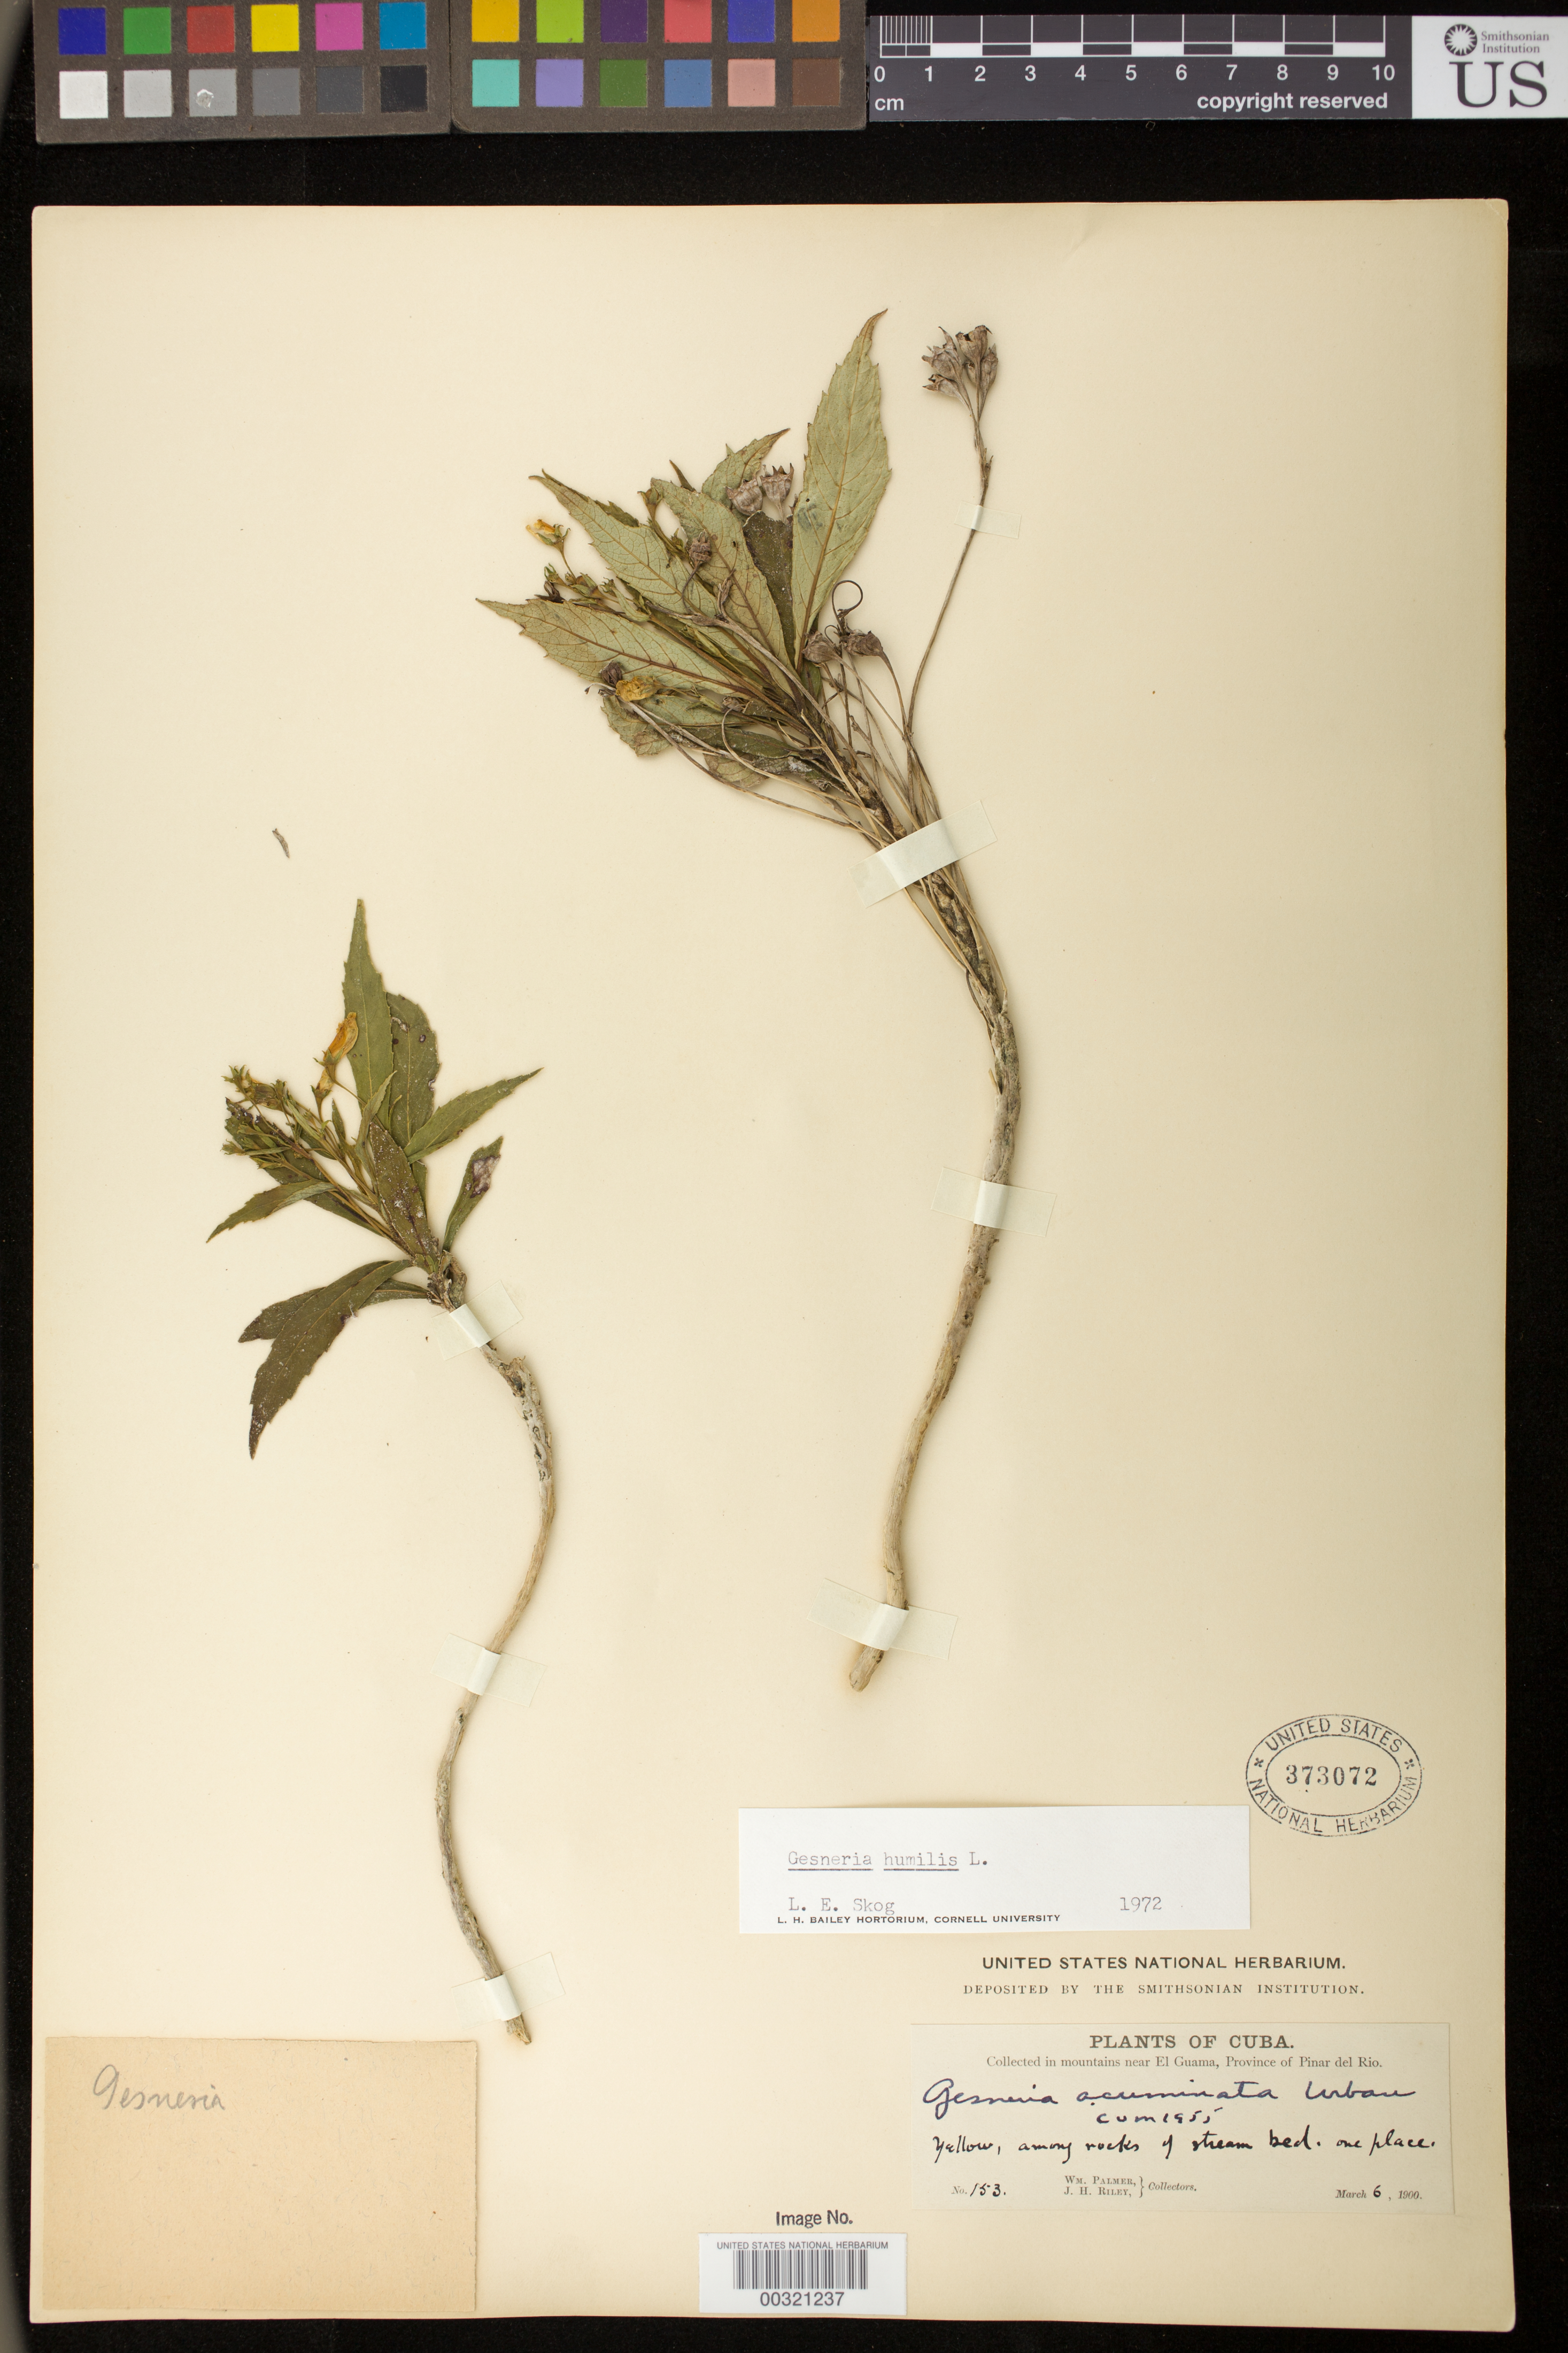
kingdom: Plantae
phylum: Tracheophyta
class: Magnoliopsida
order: Lamiales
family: Gesneriaceae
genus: Gesneria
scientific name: Gesneria humilis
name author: L.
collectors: W. Palmer & J. H. Riley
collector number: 153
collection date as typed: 06 Mar 1900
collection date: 1900-03-06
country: Cuba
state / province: Pinar del Rio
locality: Near El Guama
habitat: In mountains, among rocks of stream bed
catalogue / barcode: US 373072